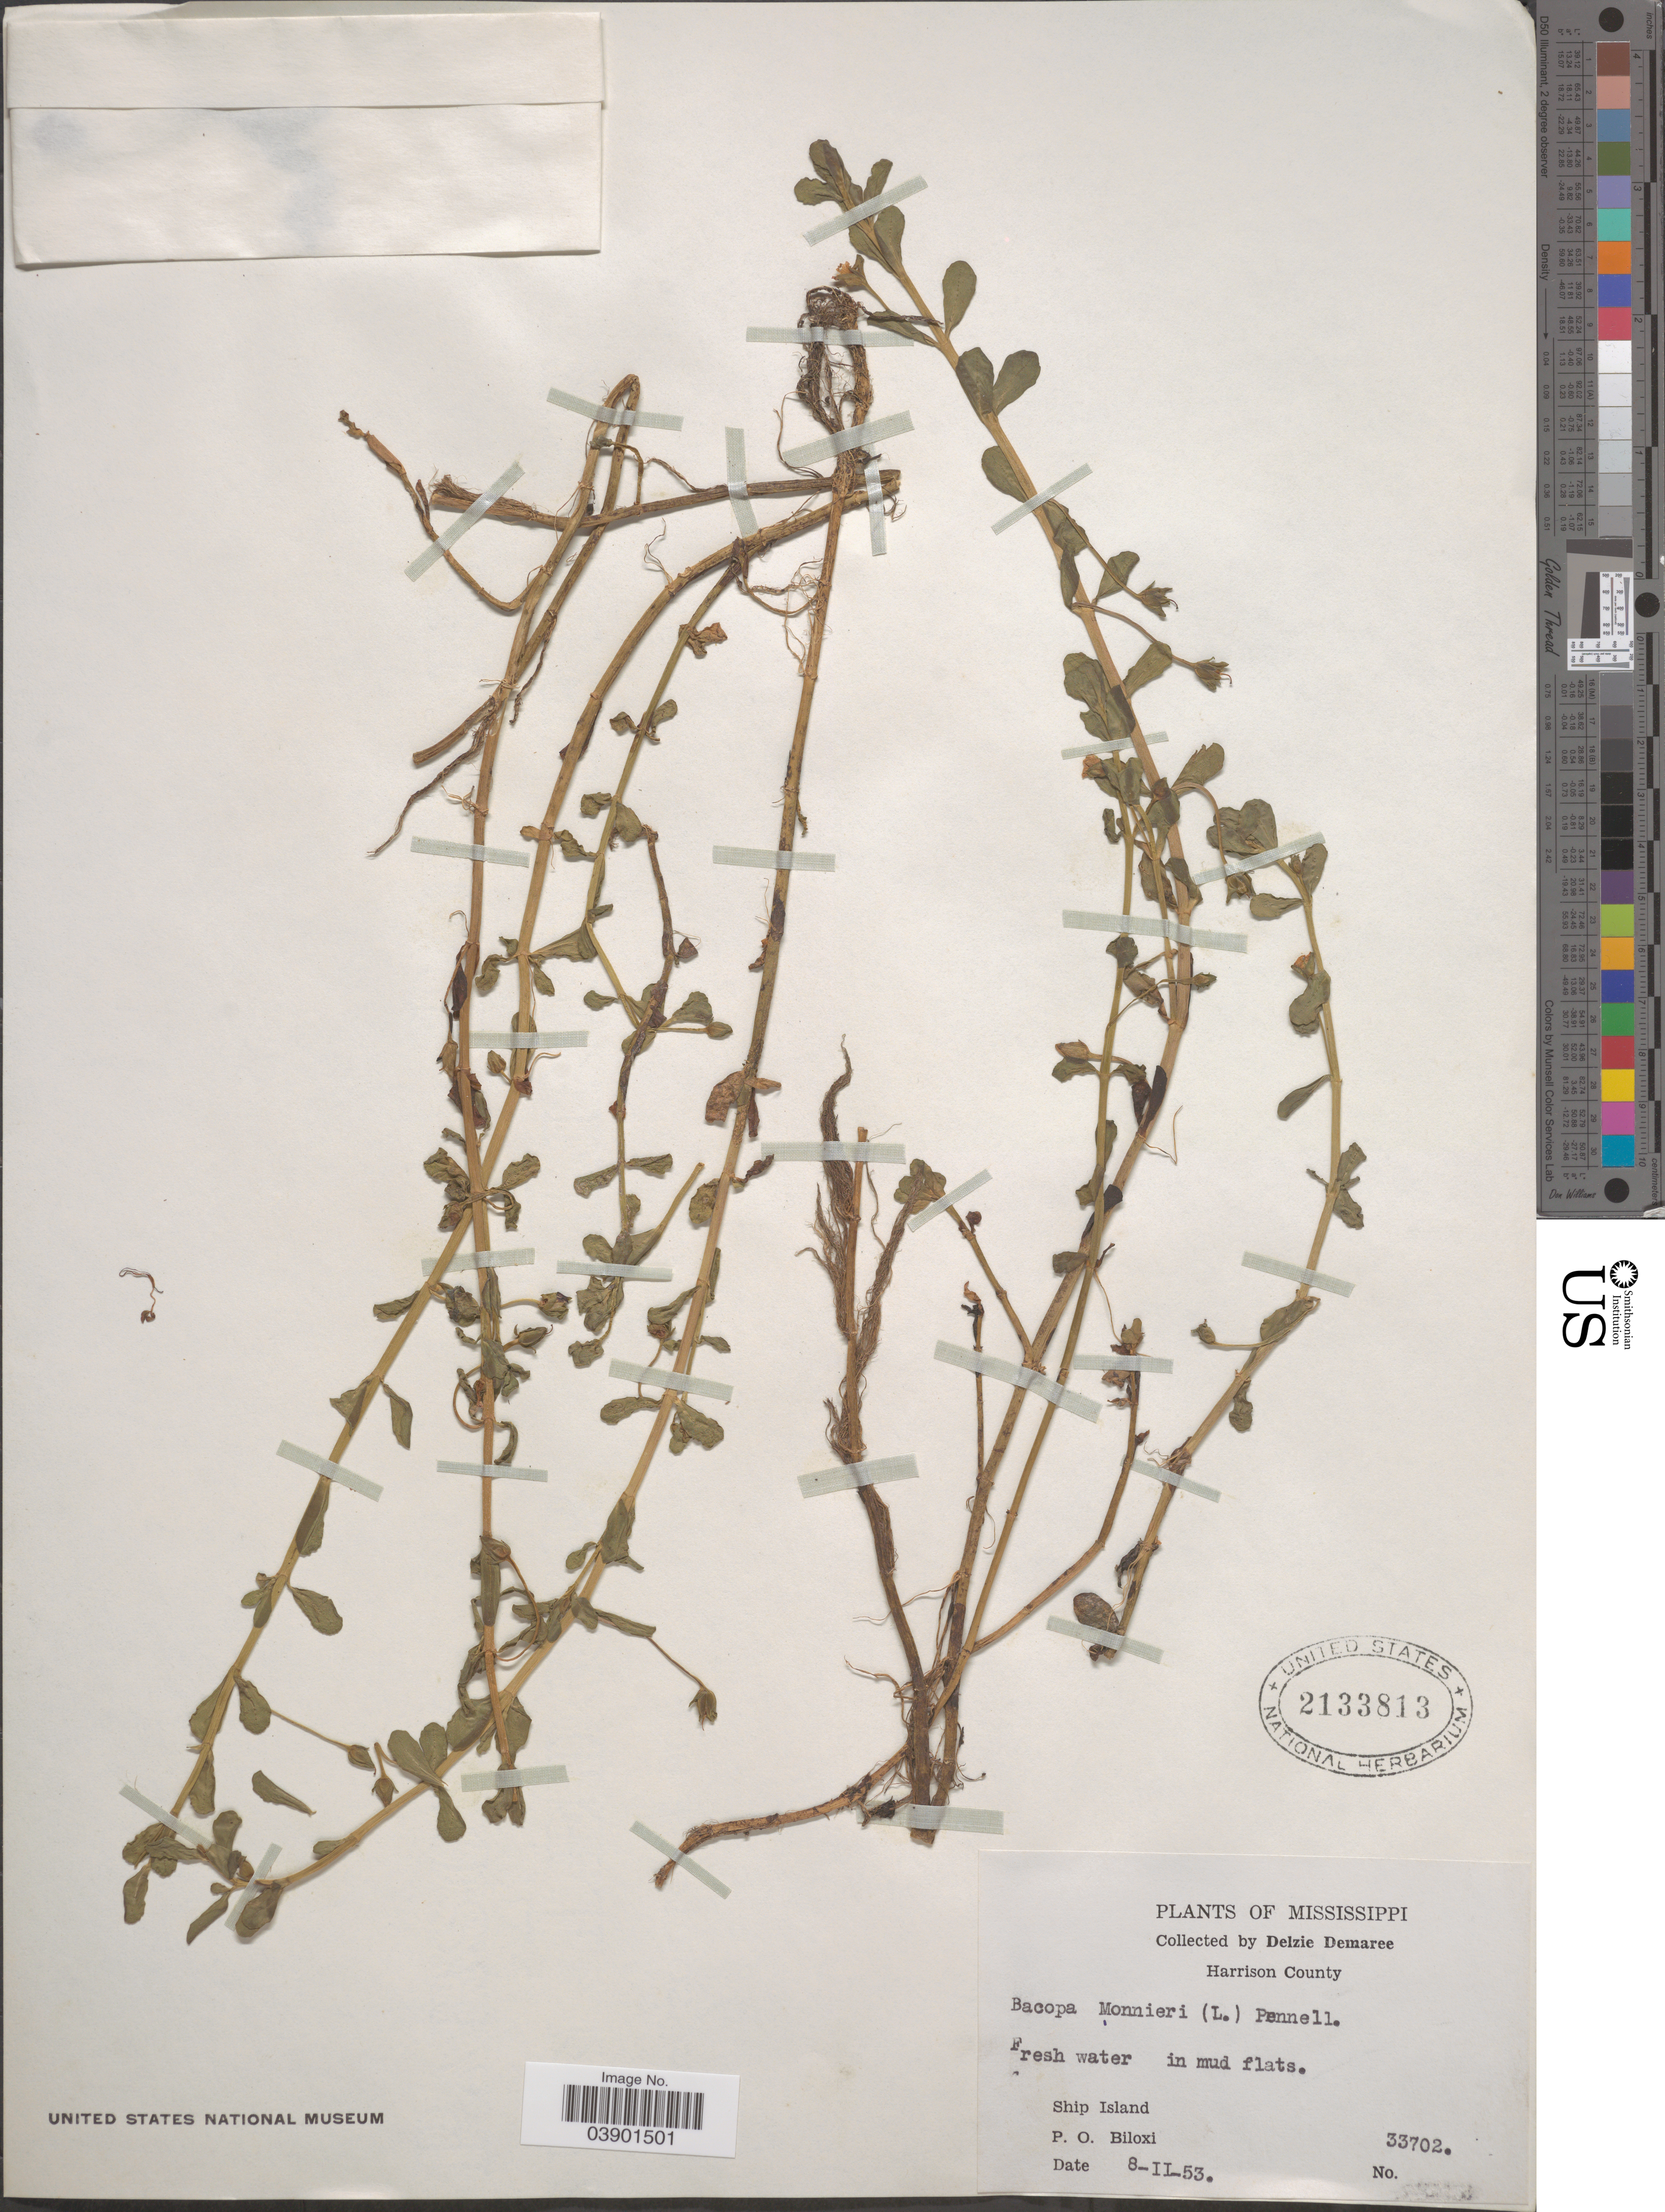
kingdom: Plantae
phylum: Tracheophyta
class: Magnoliopsida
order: Lamiales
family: Plantaginaceae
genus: Bacopa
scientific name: Bacopa monnieri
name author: (L.) Pennell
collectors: D. Demaree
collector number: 33702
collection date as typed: Transcribed d/m/y: 8/2/53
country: United States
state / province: Mississippi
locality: Harrison County. Ship Island. P. O. Biloxi.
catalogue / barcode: US 2133813